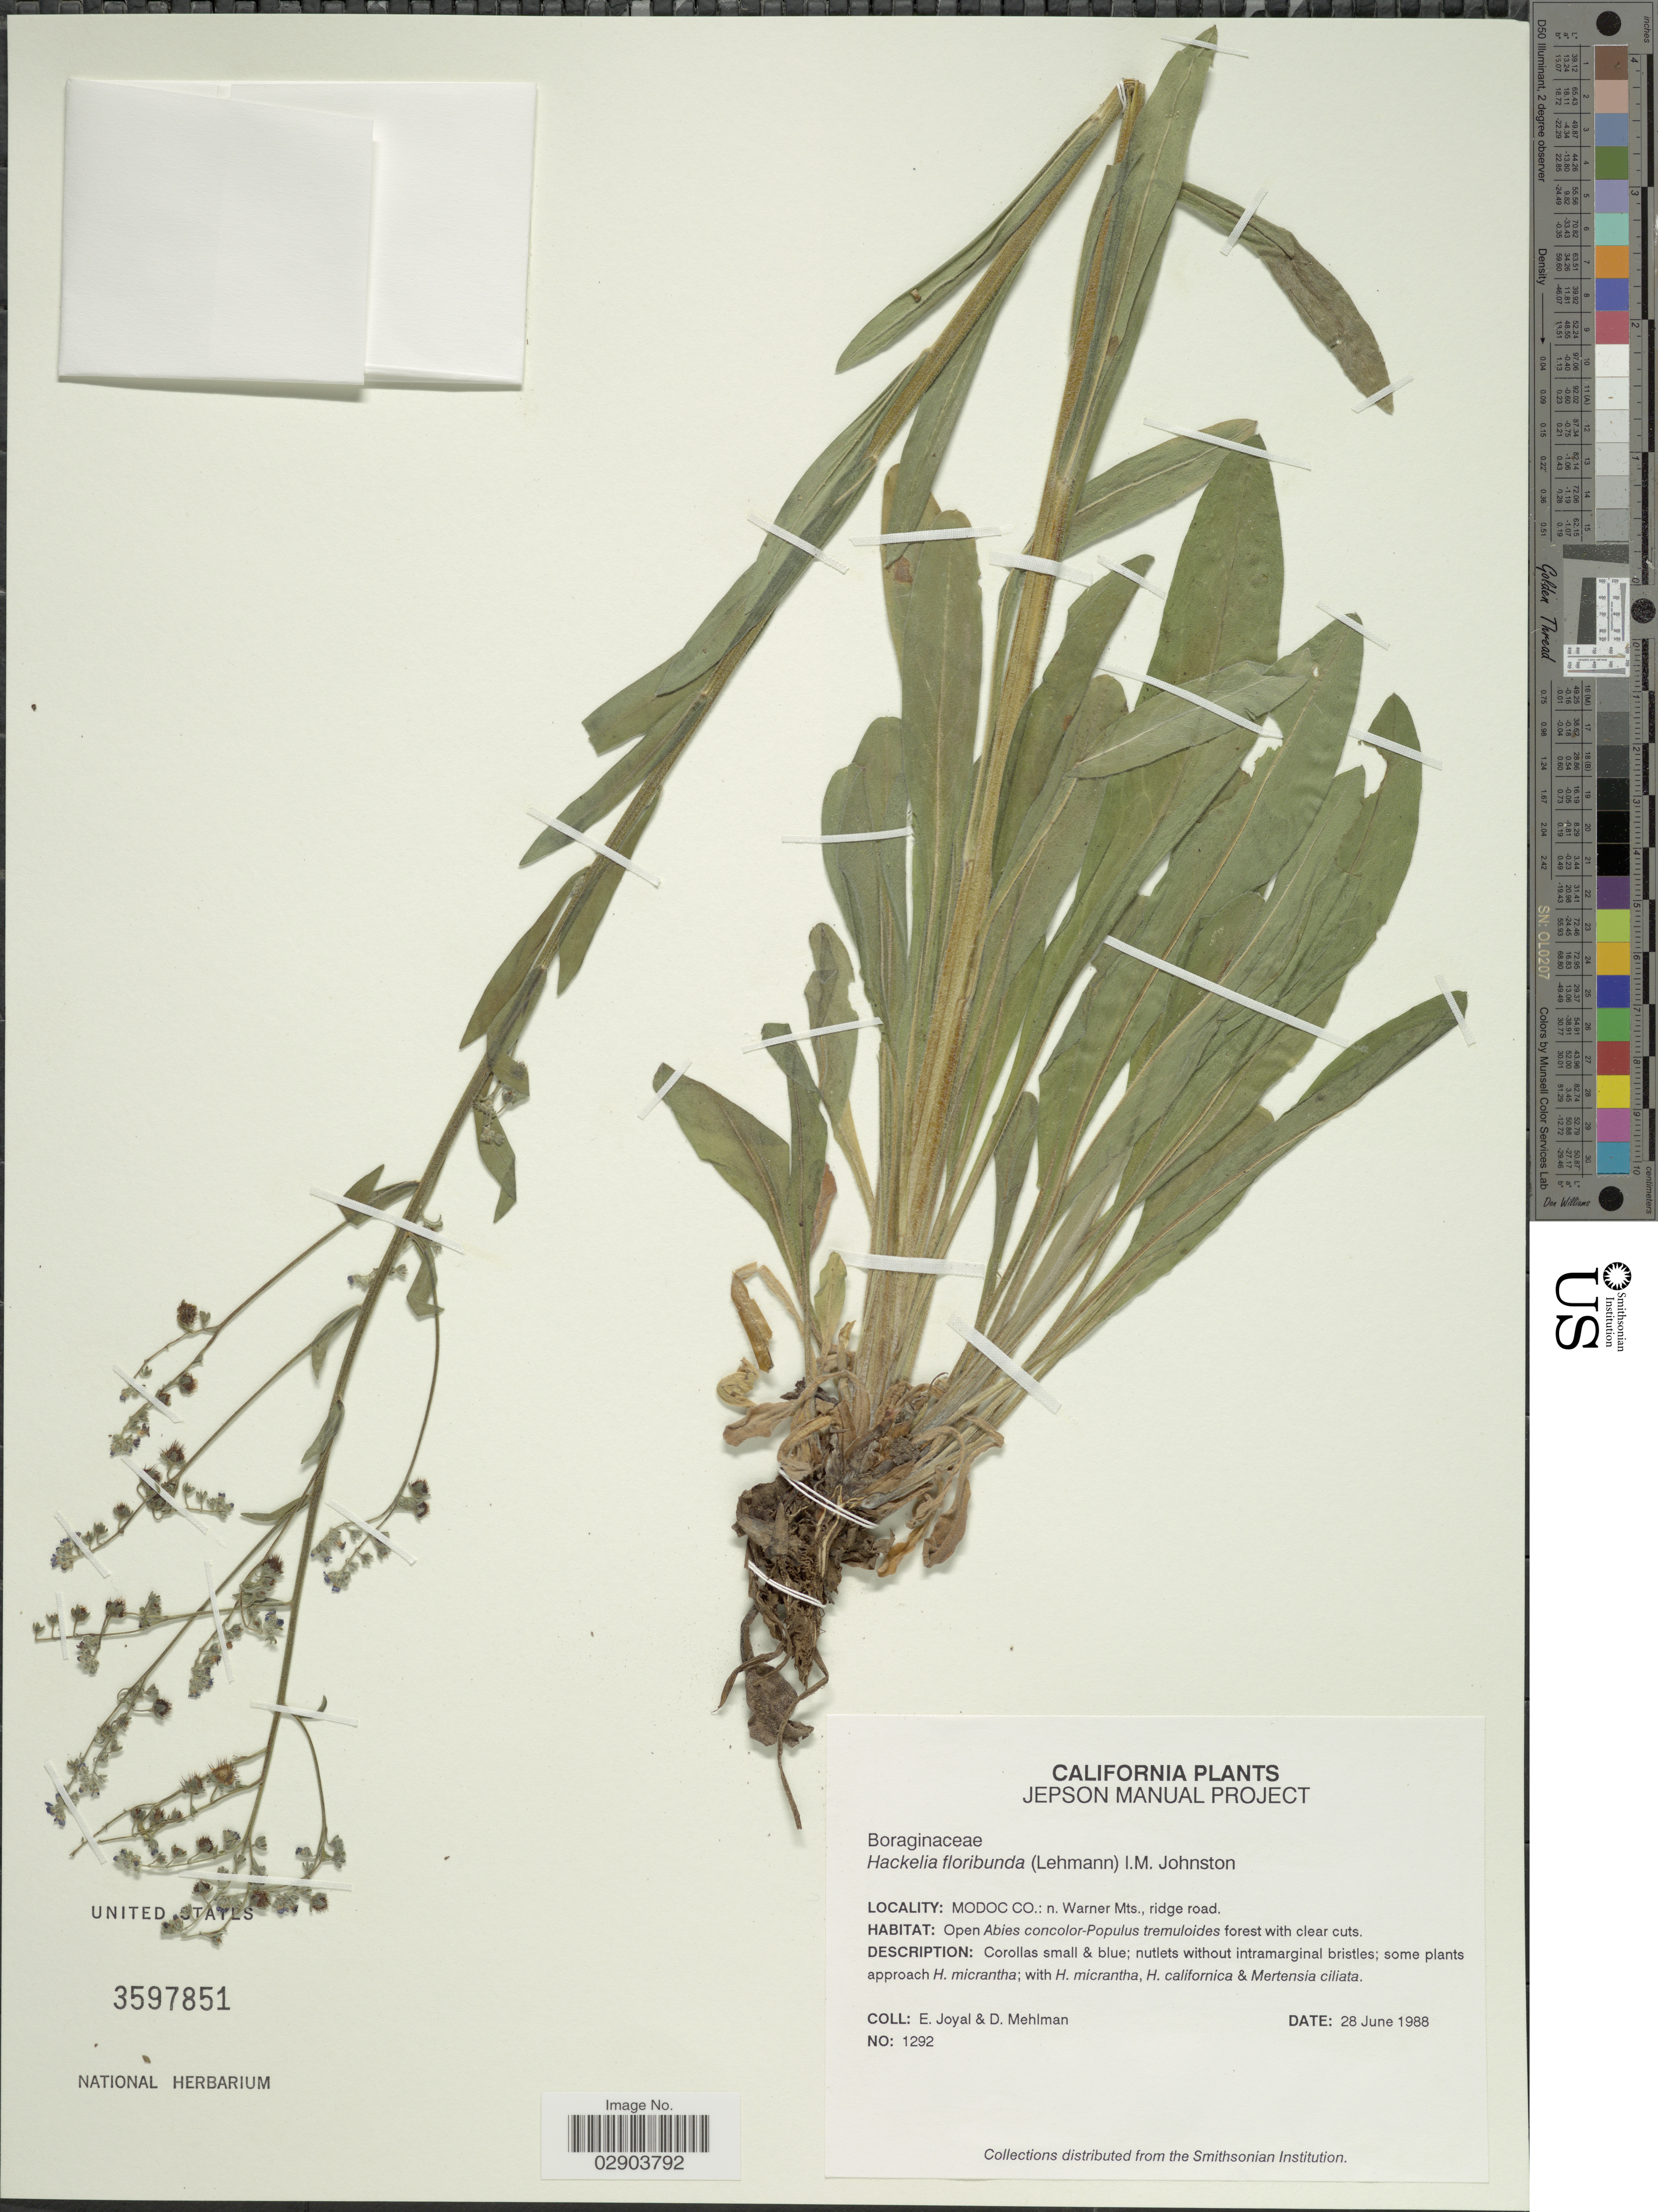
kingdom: Plantae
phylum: Tracheophyta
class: Magnoliopsida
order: Boraginales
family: Boraginaceae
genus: Hackelia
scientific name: Hackelia floribunda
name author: (Lehm.) I.M. Johnst.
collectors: E. Joyal & D. Mehlman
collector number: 1292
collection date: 1988-06-28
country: United States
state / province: California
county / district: Modoc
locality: Modoc Co., n Warner Mts., Ridge Road.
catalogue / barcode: US 3597851